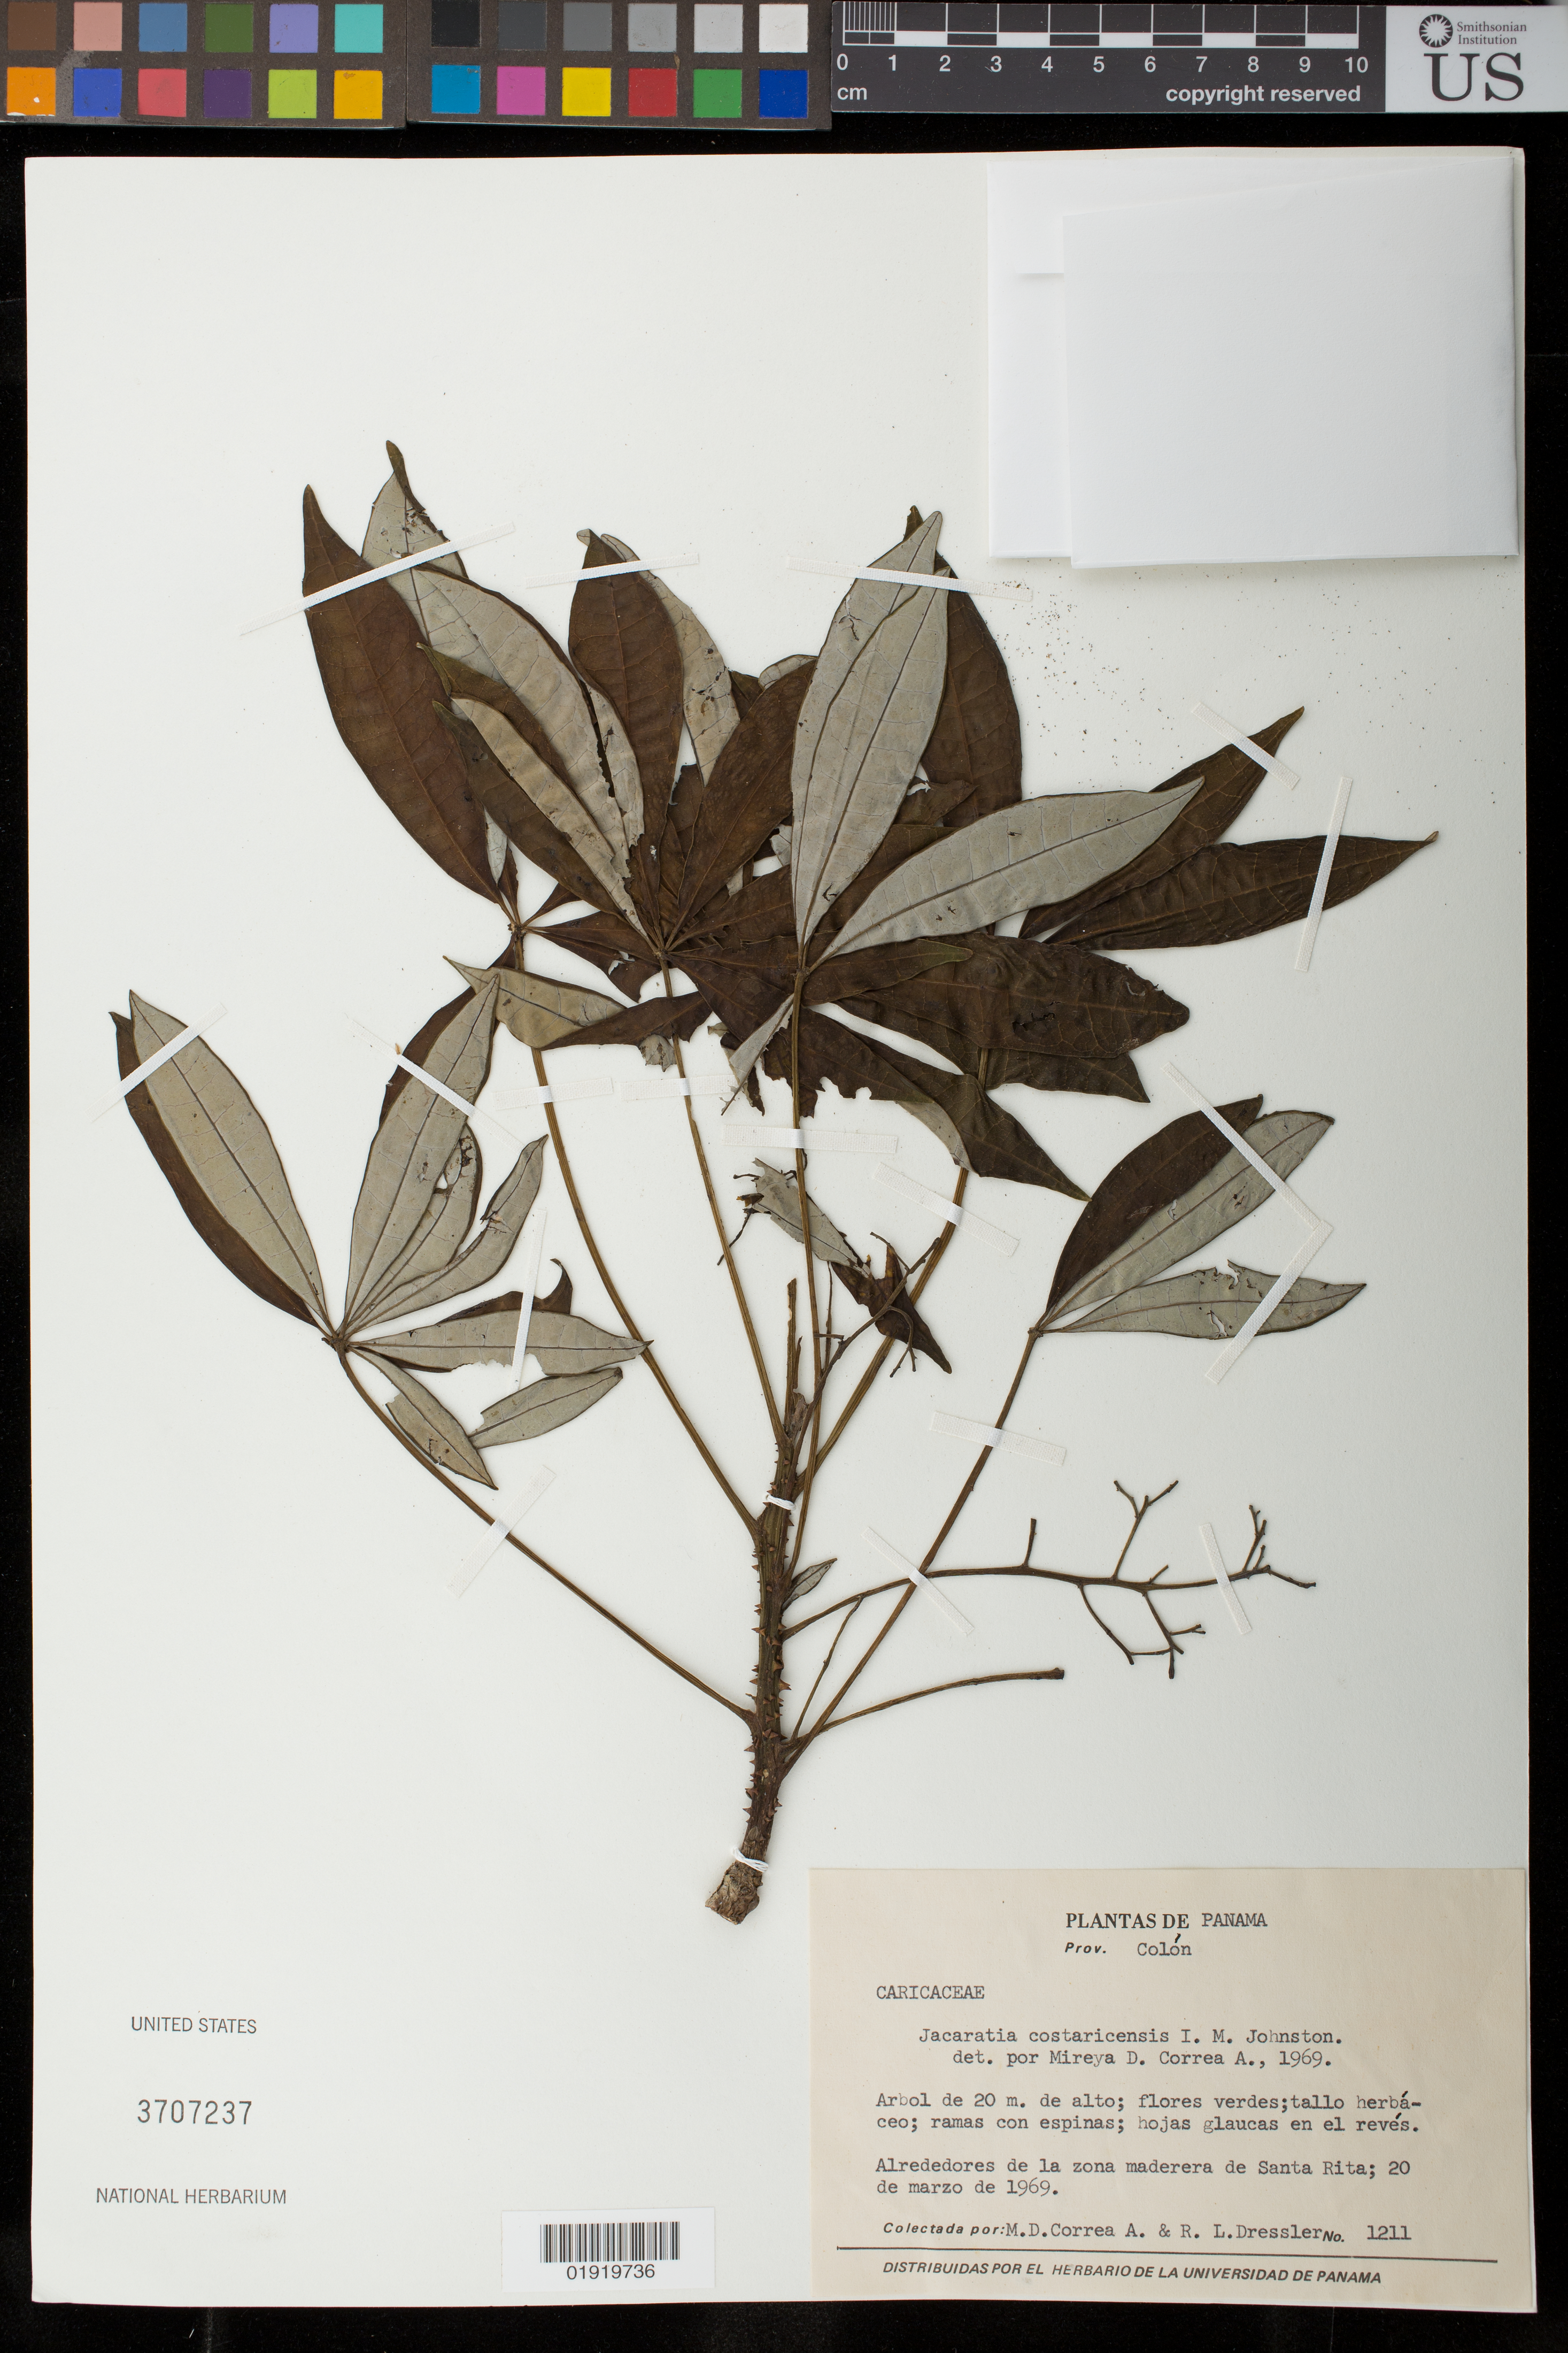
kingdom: Plantae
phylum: Tracheophyta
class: Magnoliopsida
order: Brassicales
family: Caricaceae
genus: Jacaratia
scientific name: Jacaratia spinosa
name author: (Aubl.) A. DC.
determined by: Strong, Mark T., (BOT), Smithsonian Institution - National Museum of Natural History (UNITED STATES)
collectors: M. D. Corrêa-A. & R. Dressler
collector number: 1211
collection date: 1969-03-20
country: Ecuador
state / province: Colón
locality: Prov. Colón. Alrededores de la zona maderera de Santa Rita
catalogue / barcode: US 3707237